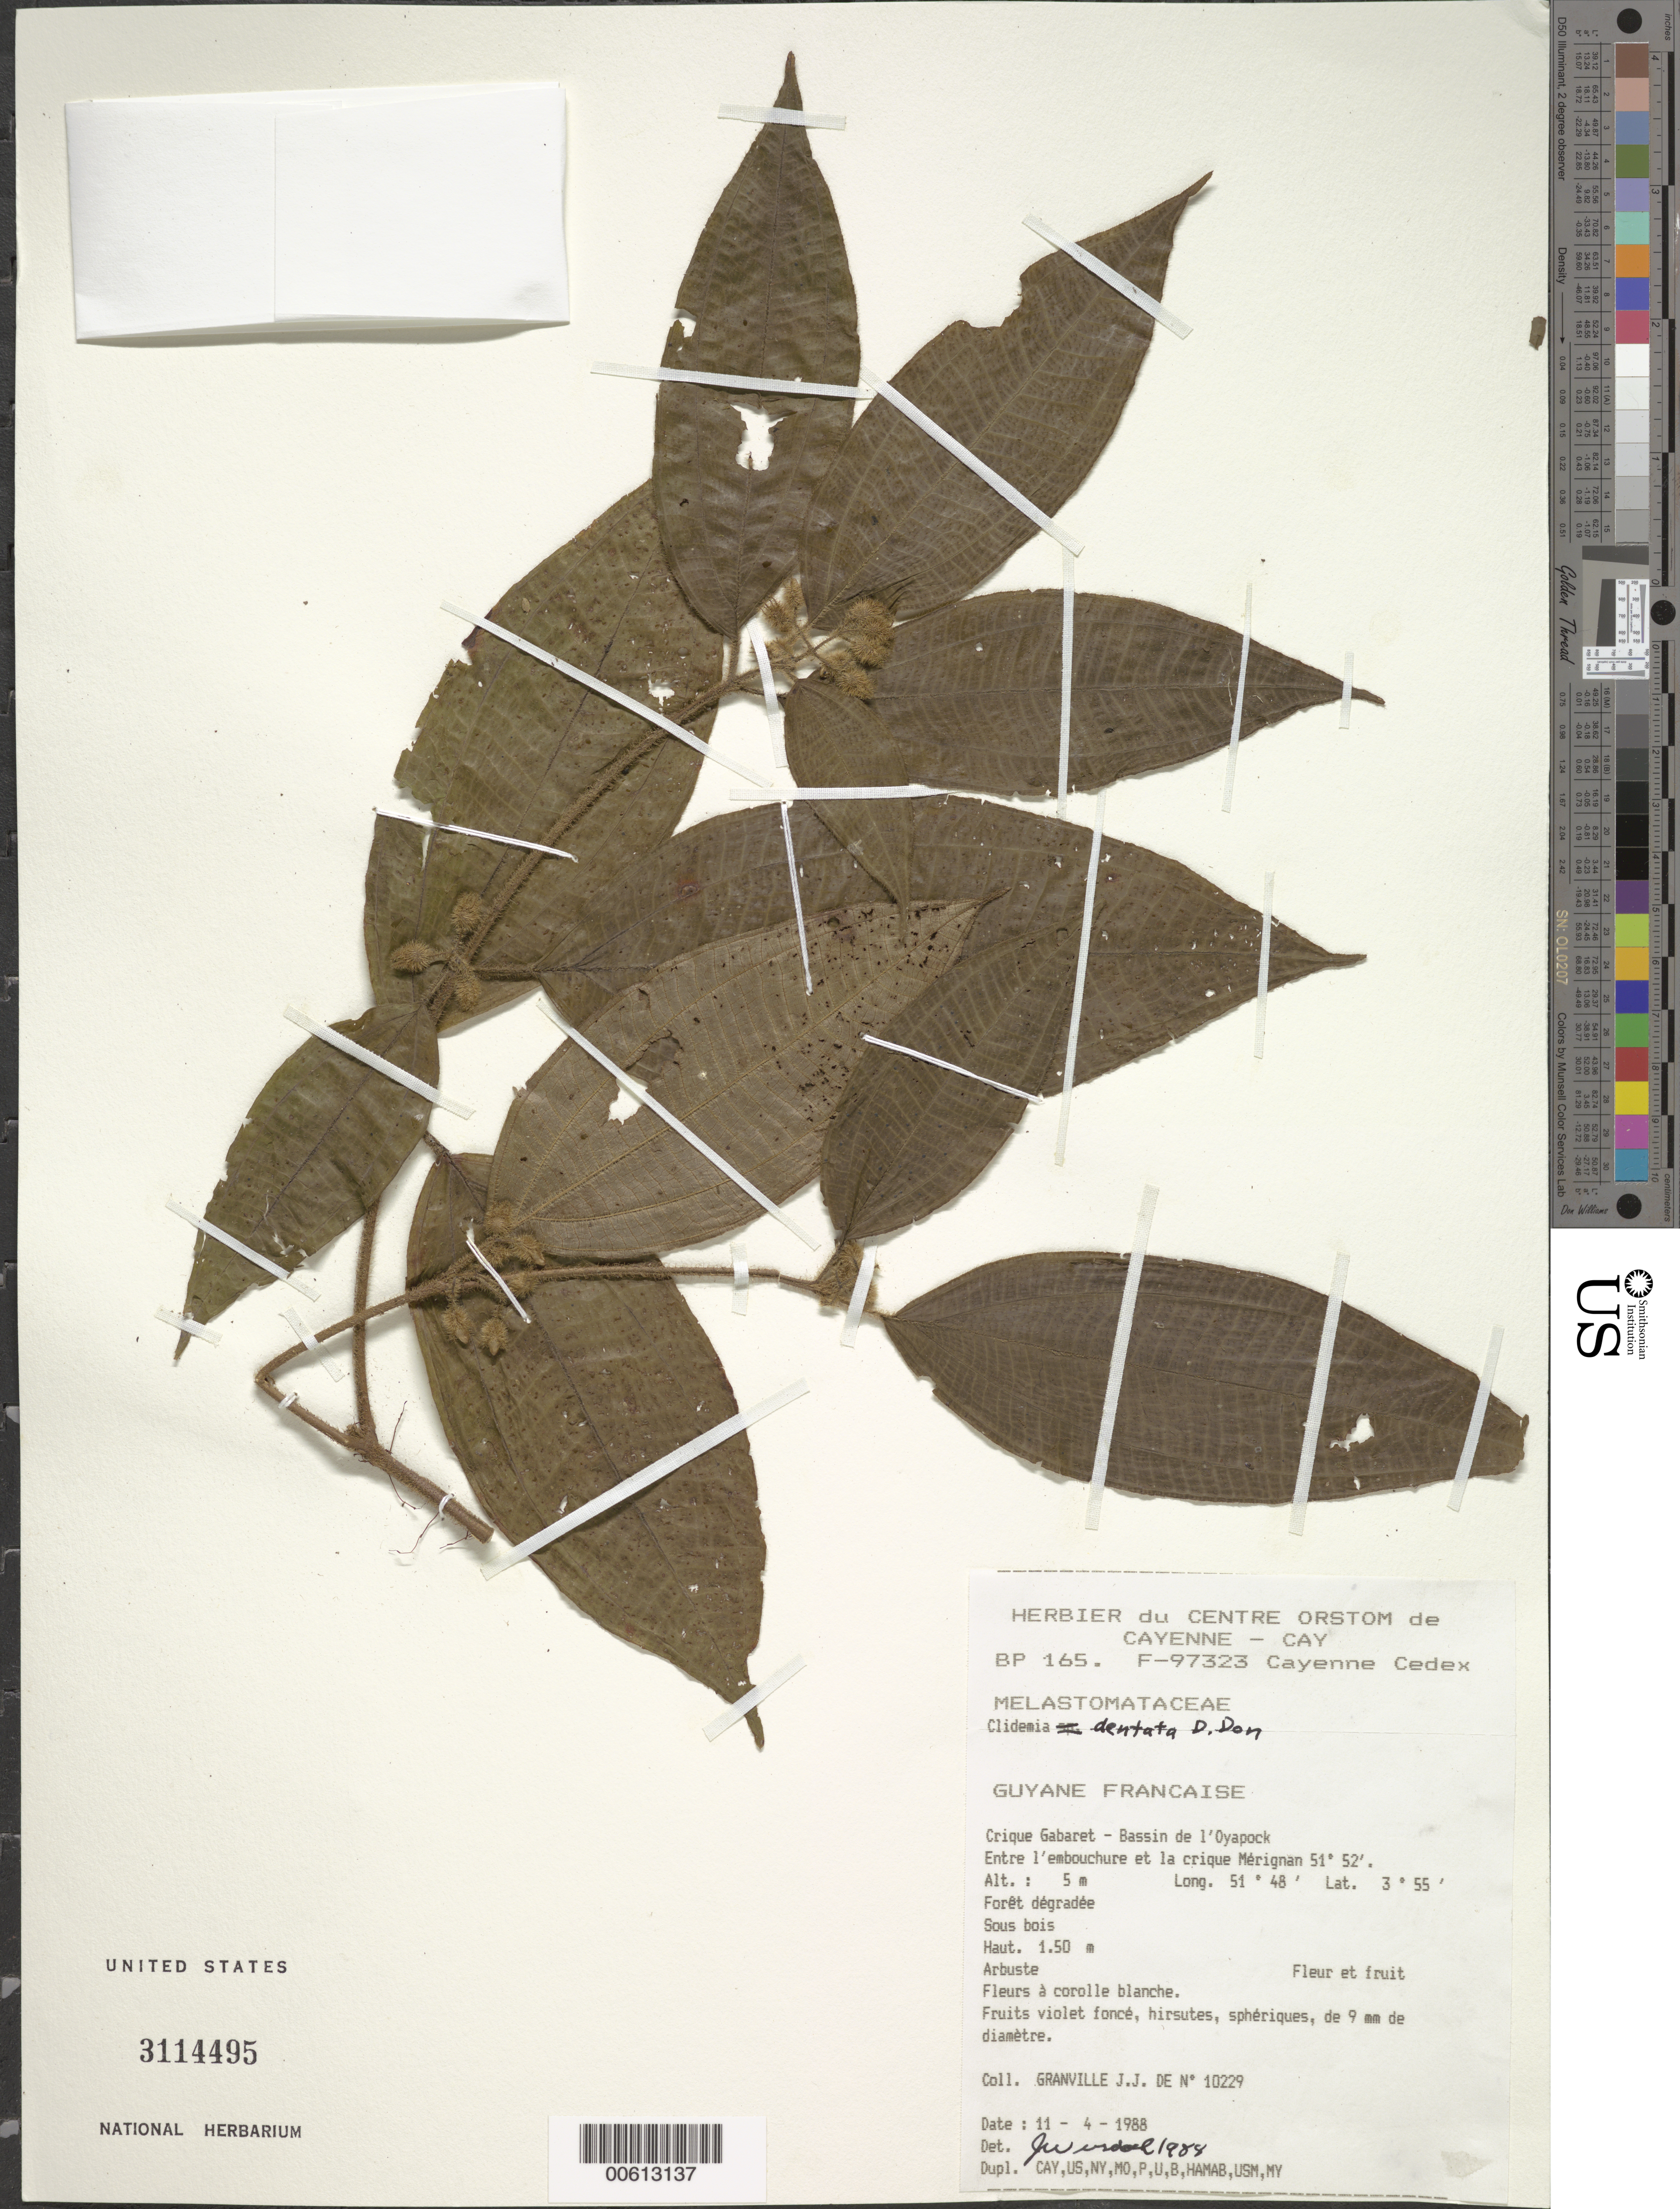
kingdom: Plantae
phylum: Tracheophyta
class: Magnoliopsida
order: Myrtales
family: Melastomataceae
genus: Clidemia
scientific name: Clidemia dentata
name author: D. Don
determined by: Wurdack, John J., (US), US (UNITED STATES)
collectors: J.-J. de Granville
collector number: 10229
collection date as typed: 11-Apr-88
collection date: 1988-04-11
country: French Guiana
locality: Crique Gabaret, Bassin de l'Oyapock; entre l'embouchure et la crique Merignan 51º52'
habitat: Foret degredee, sous bois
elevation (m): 5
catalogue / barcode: US 3114495